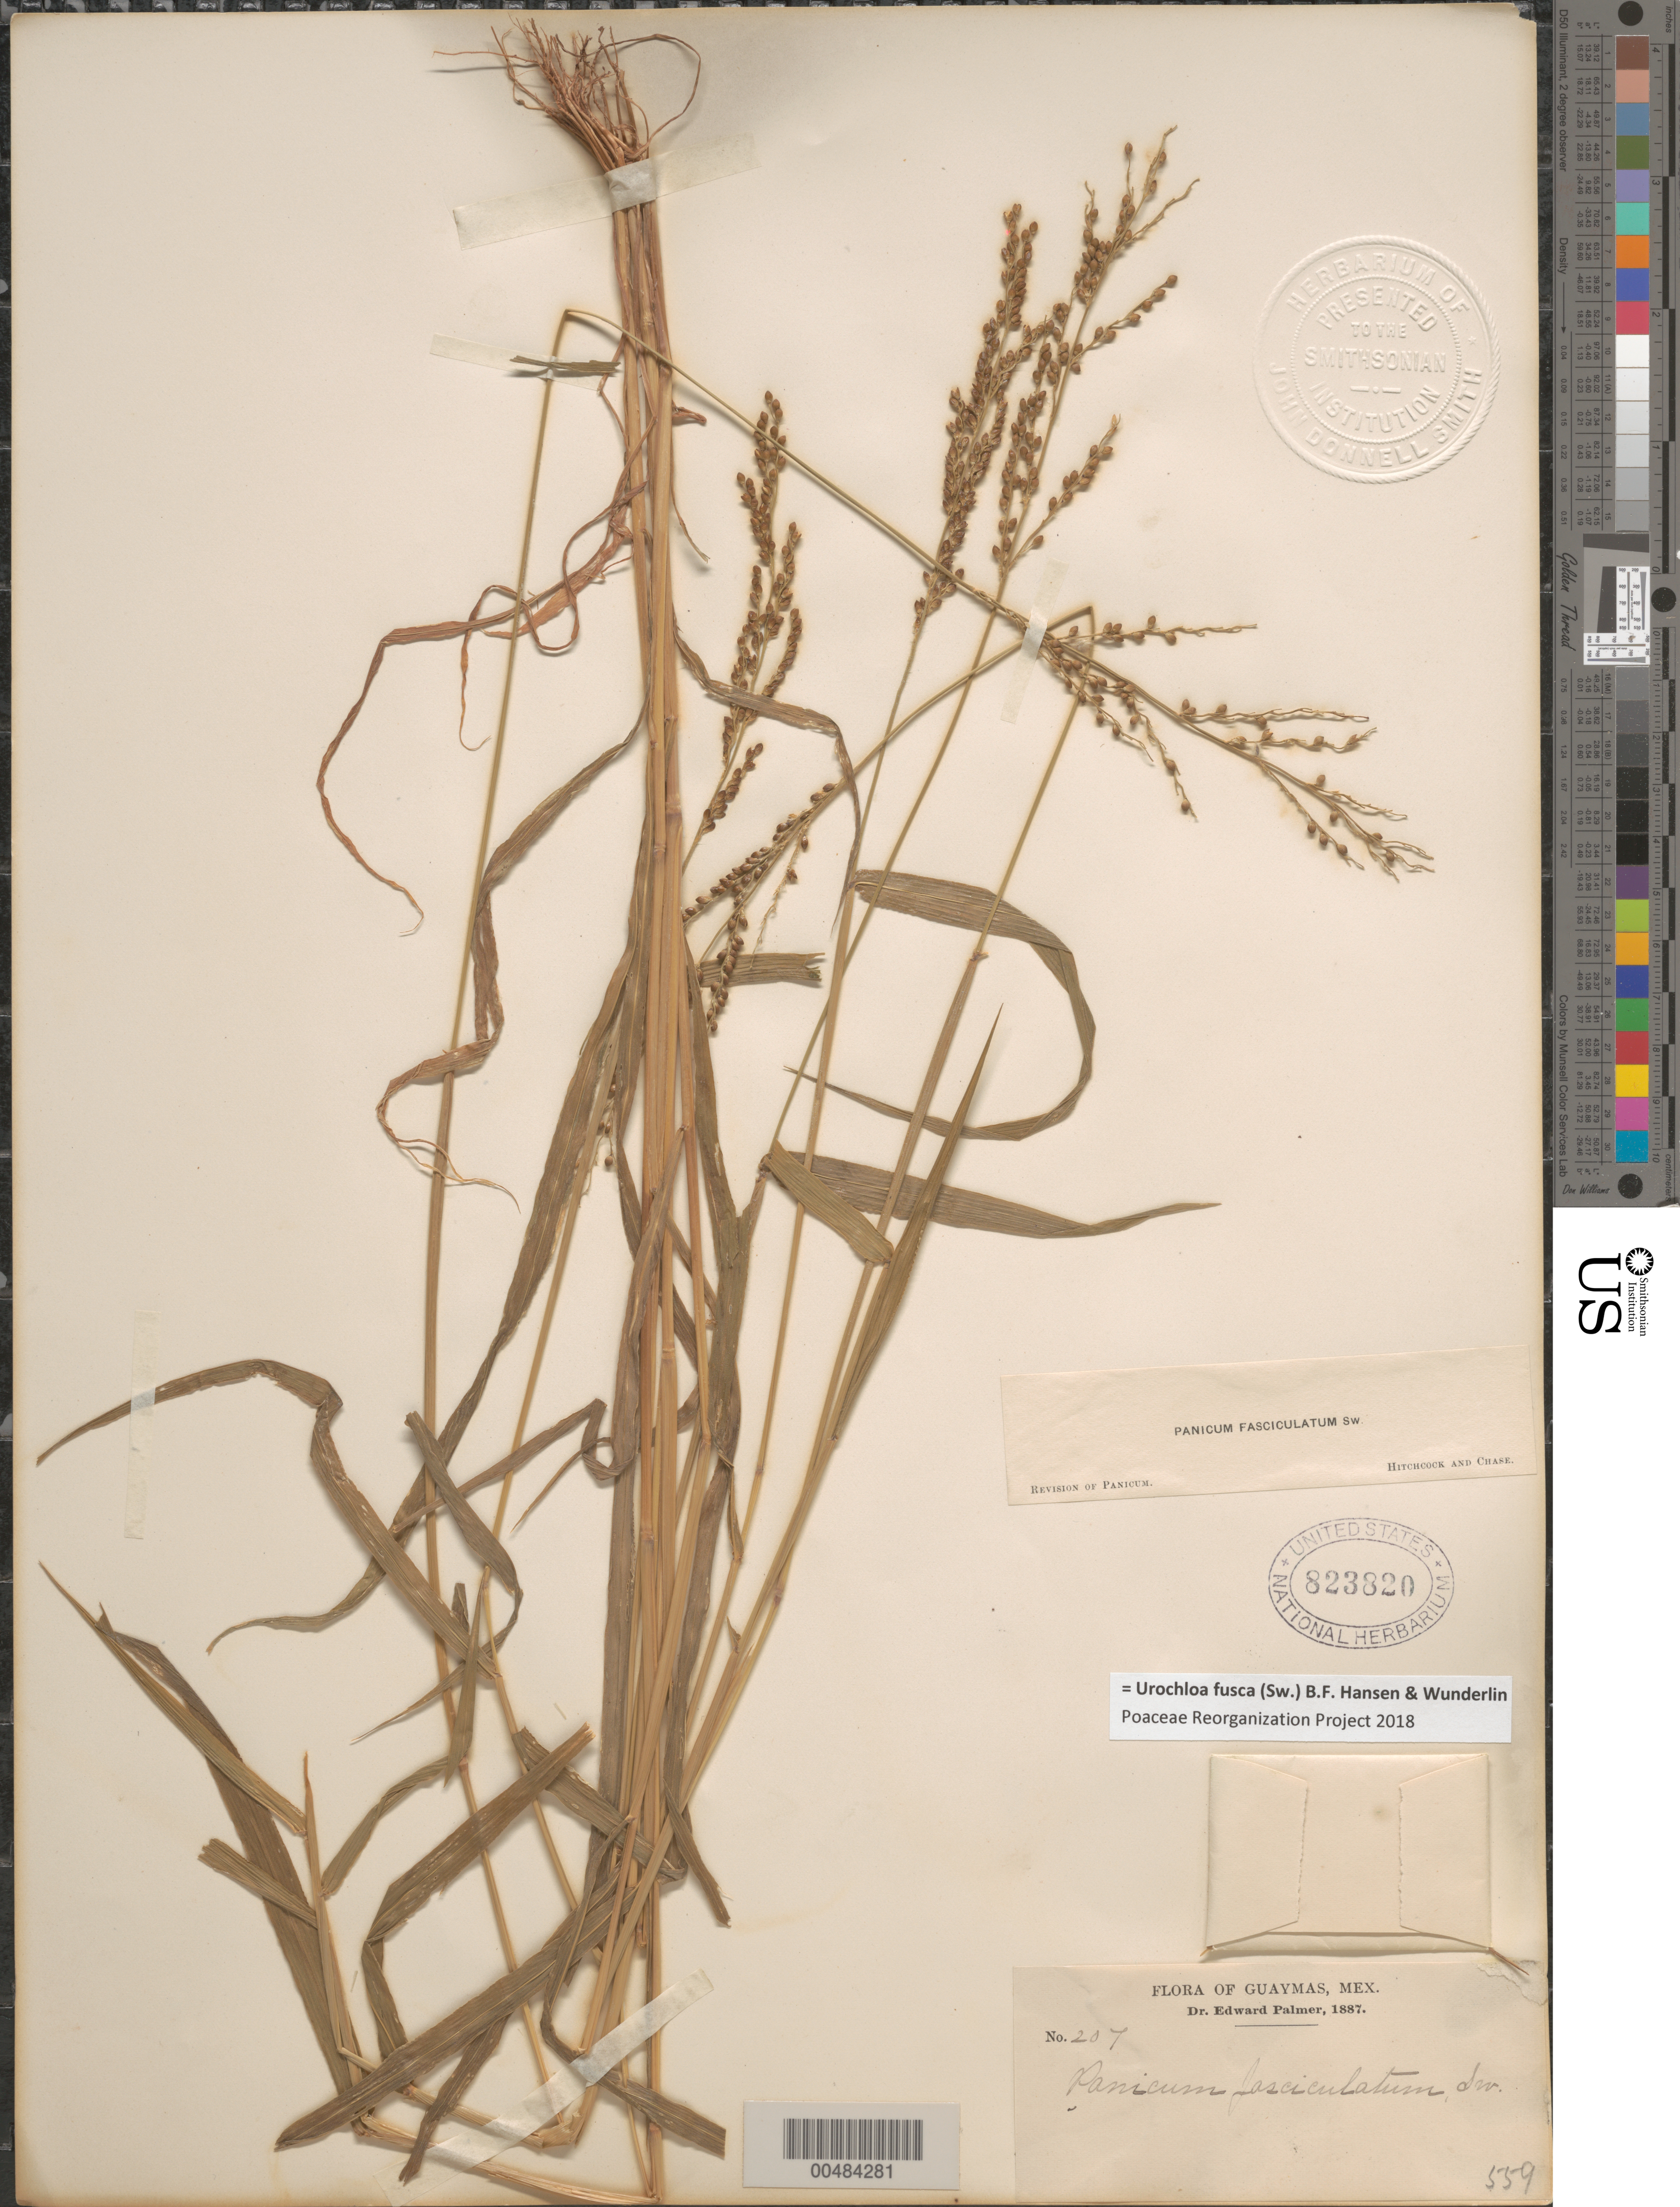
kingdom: Plantae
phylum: Tracheophyta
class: Liliopsida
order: Poales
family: Poaceae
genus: Urochloa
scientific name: Urochloa fusca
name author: (Sw.) B.F. Hansen & Wunderlin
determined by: Poaceae Reorganization Project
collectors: E. Palmer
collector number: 207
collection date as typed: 1887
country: Mexico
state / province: Sonora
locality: Guaymas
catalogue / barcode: US 823820